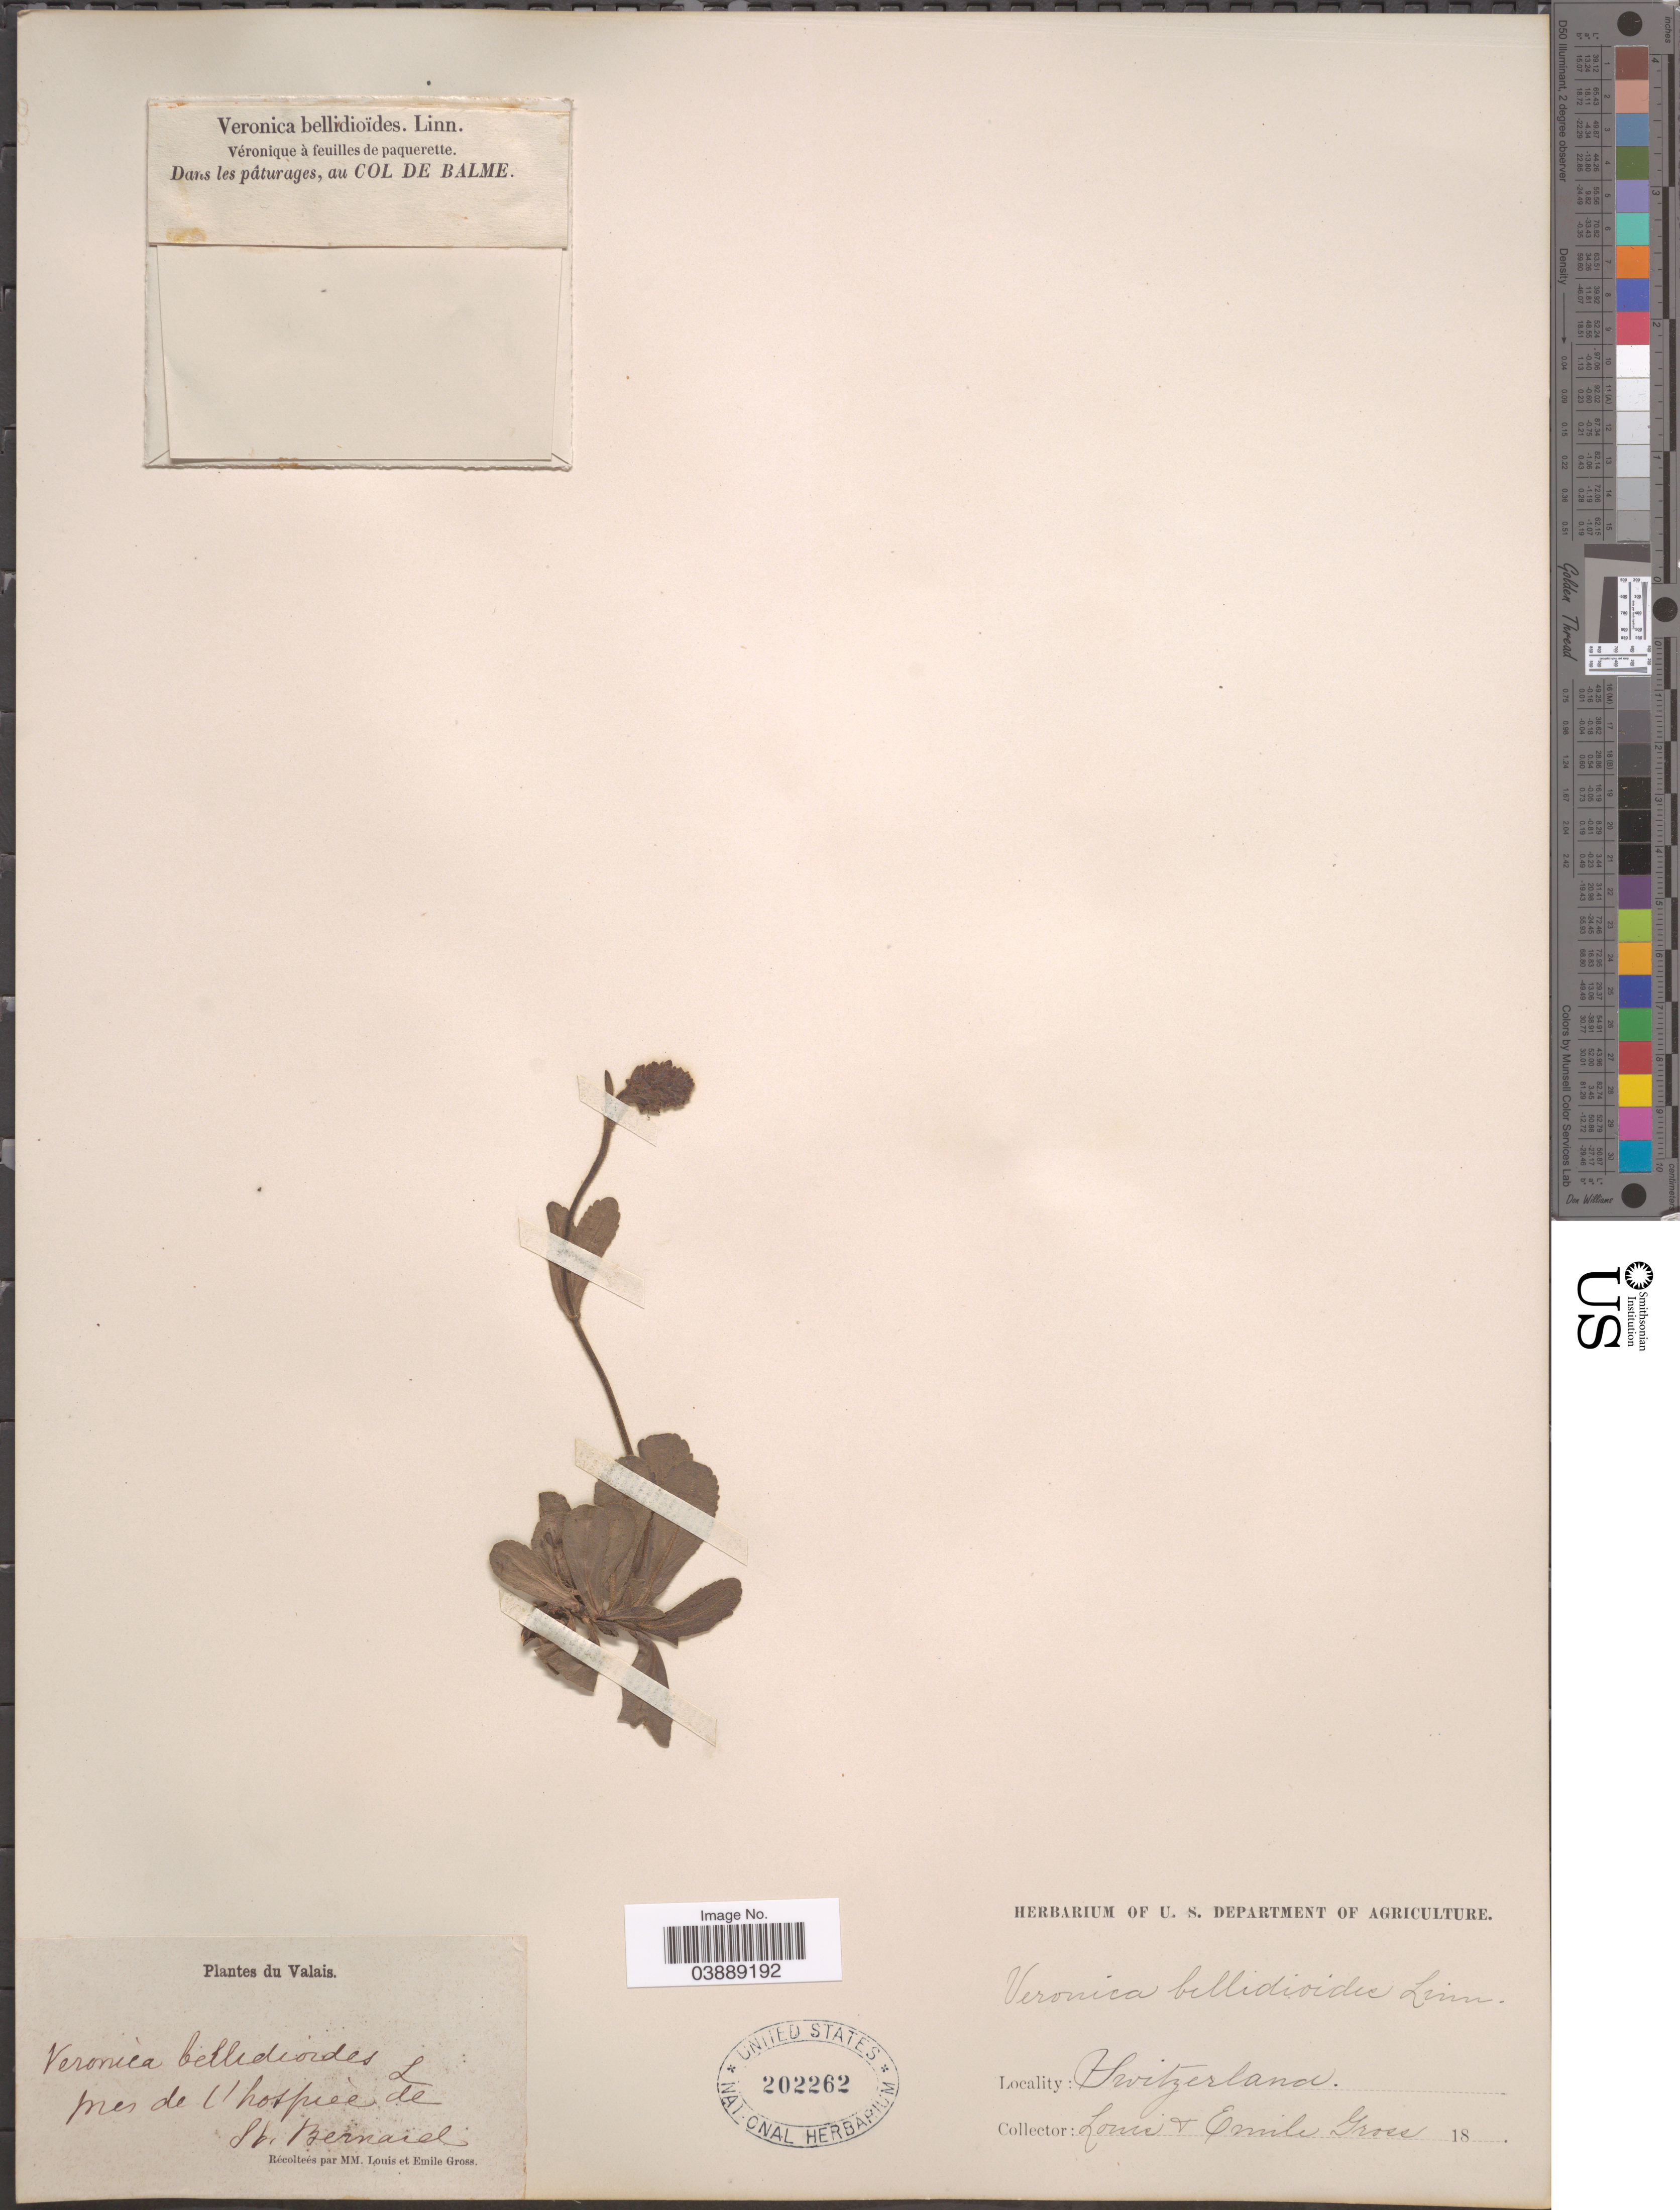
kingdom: Plantae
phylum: Tracheophyta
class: Magnoliopsida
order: Lamiales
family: Plantaginaceae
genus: Veronica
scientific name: Veronica bellidioides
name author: L.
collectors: L. Gross & E. A. Gross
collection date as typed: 18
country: Switzerland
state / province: Valais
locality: Mes de L'hospieé de St. Bernard.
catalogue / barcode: US 202262